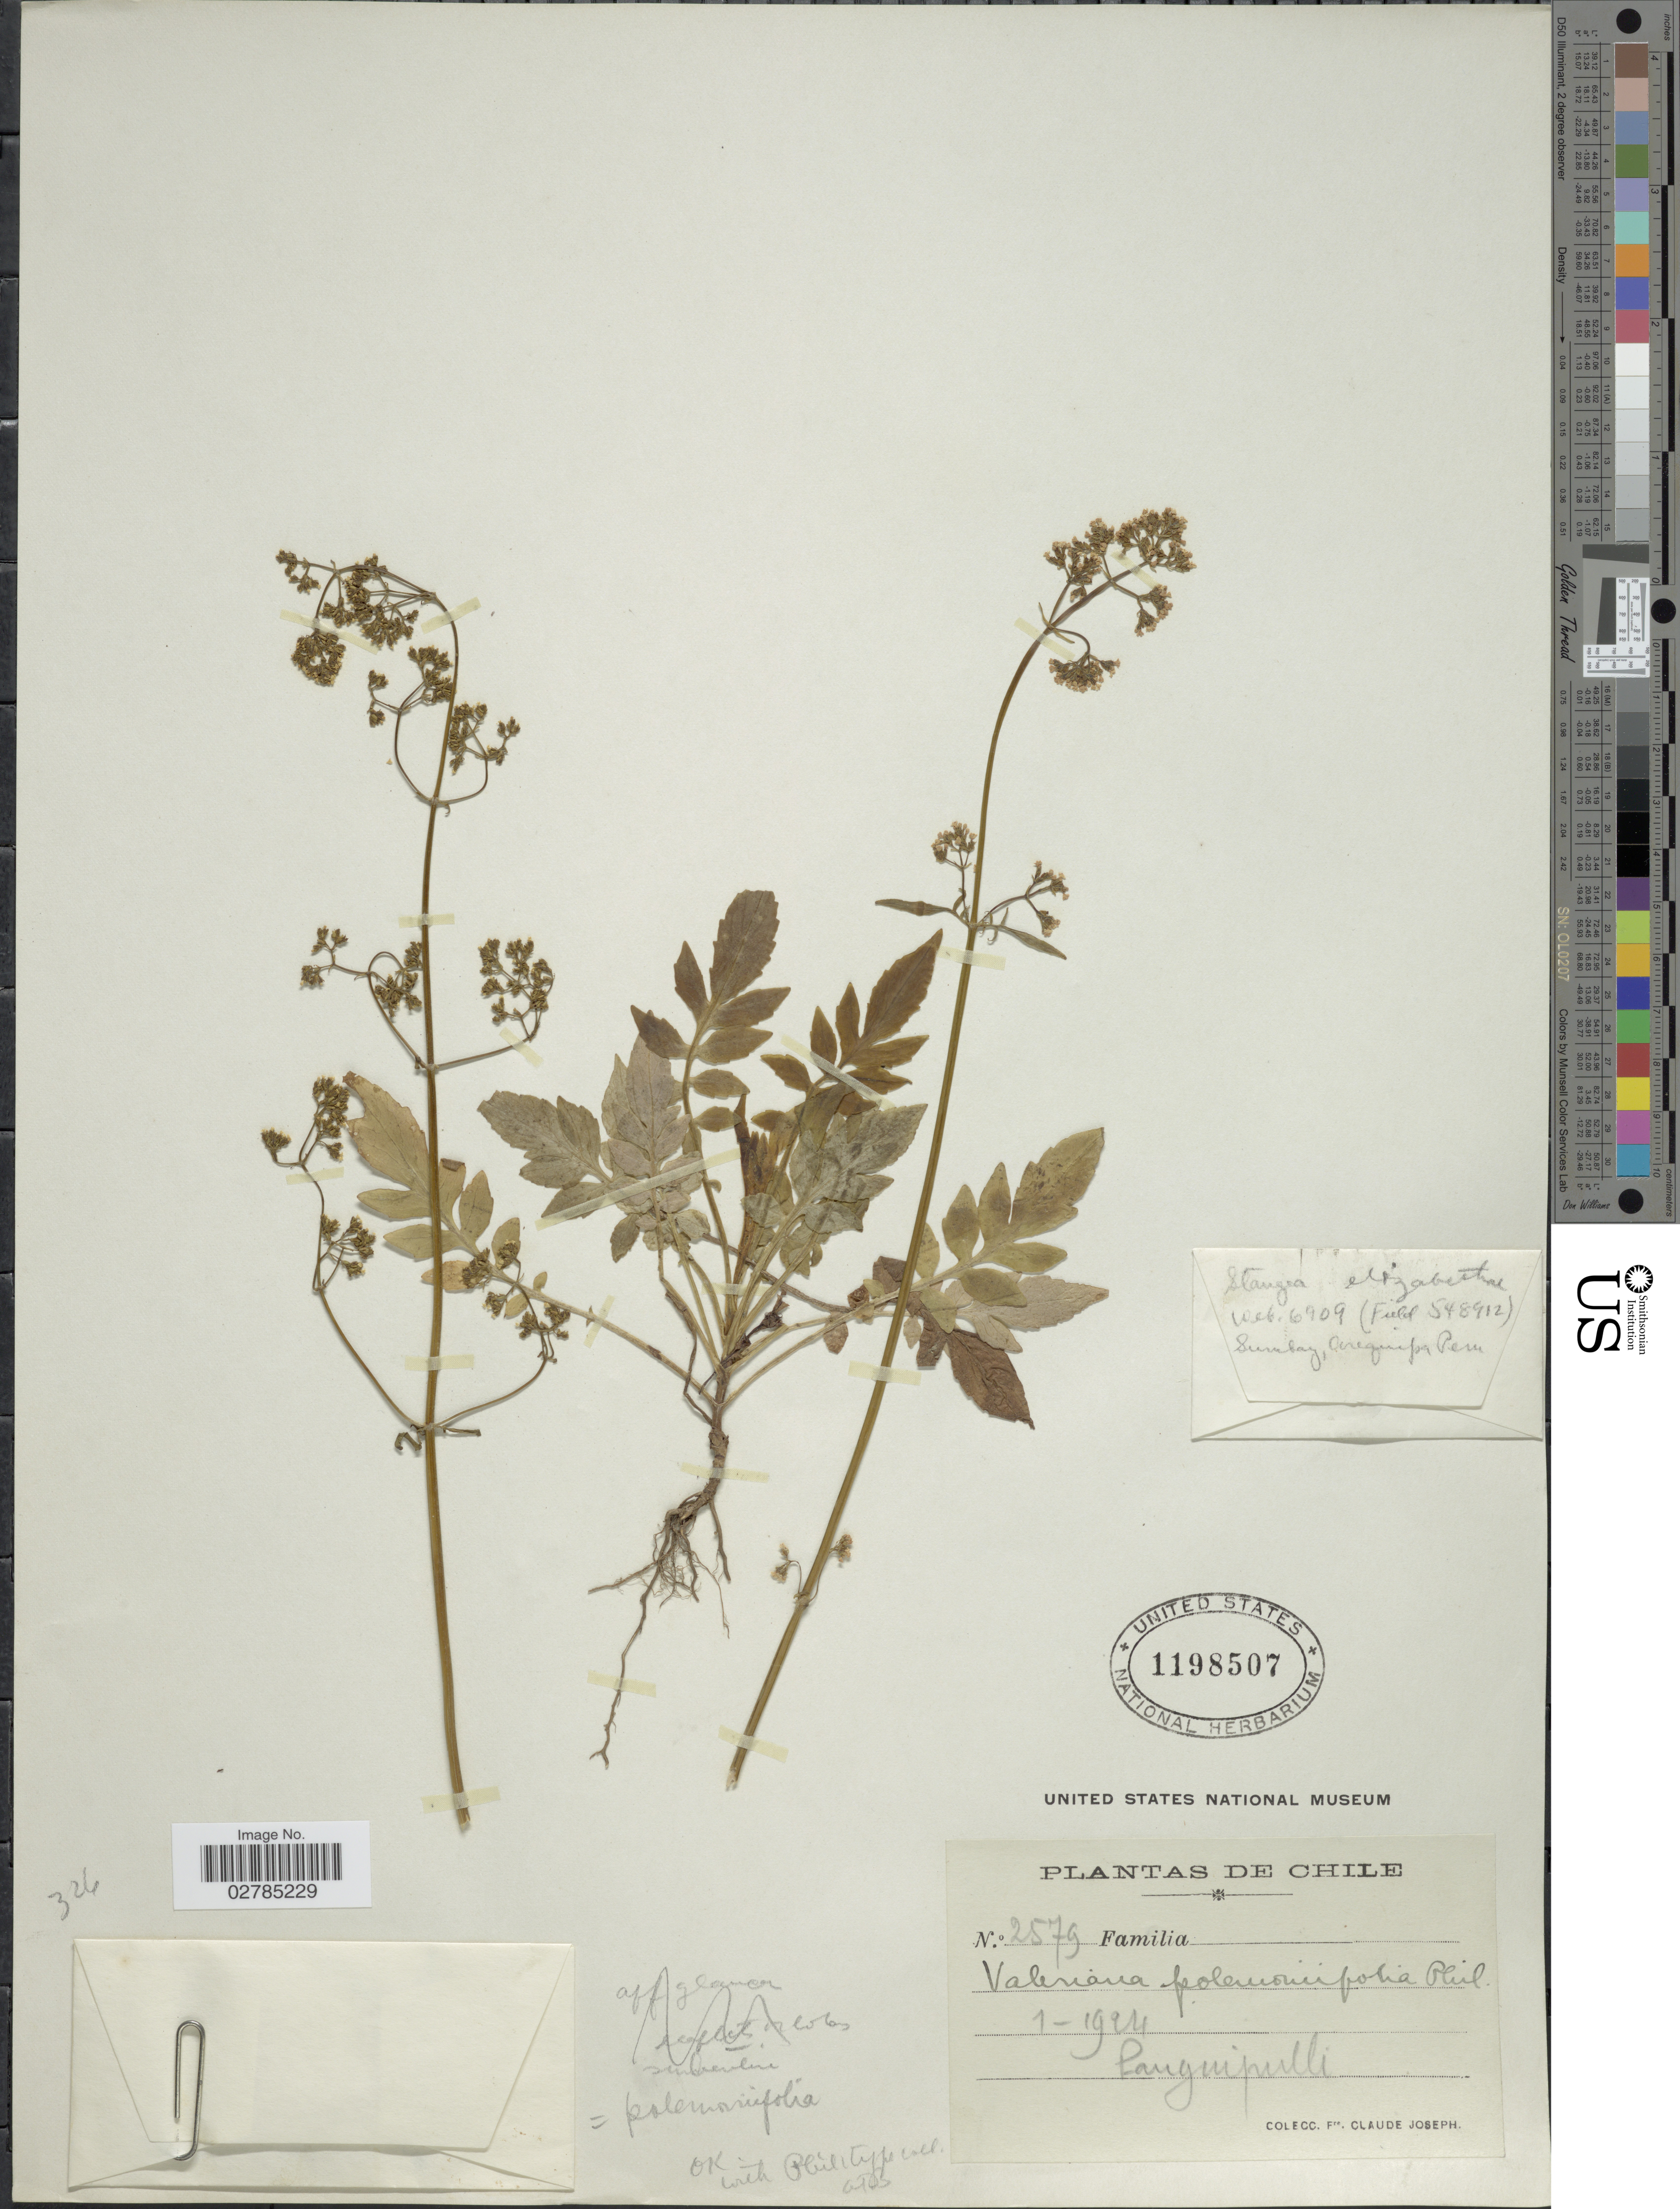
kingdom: Plantae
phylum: Tracheophyta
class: Magnoliopsida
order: Dipsacales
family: Caprifoliaceae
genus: Valeriana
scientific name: Valeriana polemoniifolia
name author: Phil.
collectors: Bro. Claude-Joseph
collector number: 2579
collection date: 1924-01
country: Chile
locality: Panguipulli.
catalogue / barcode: US 1198507